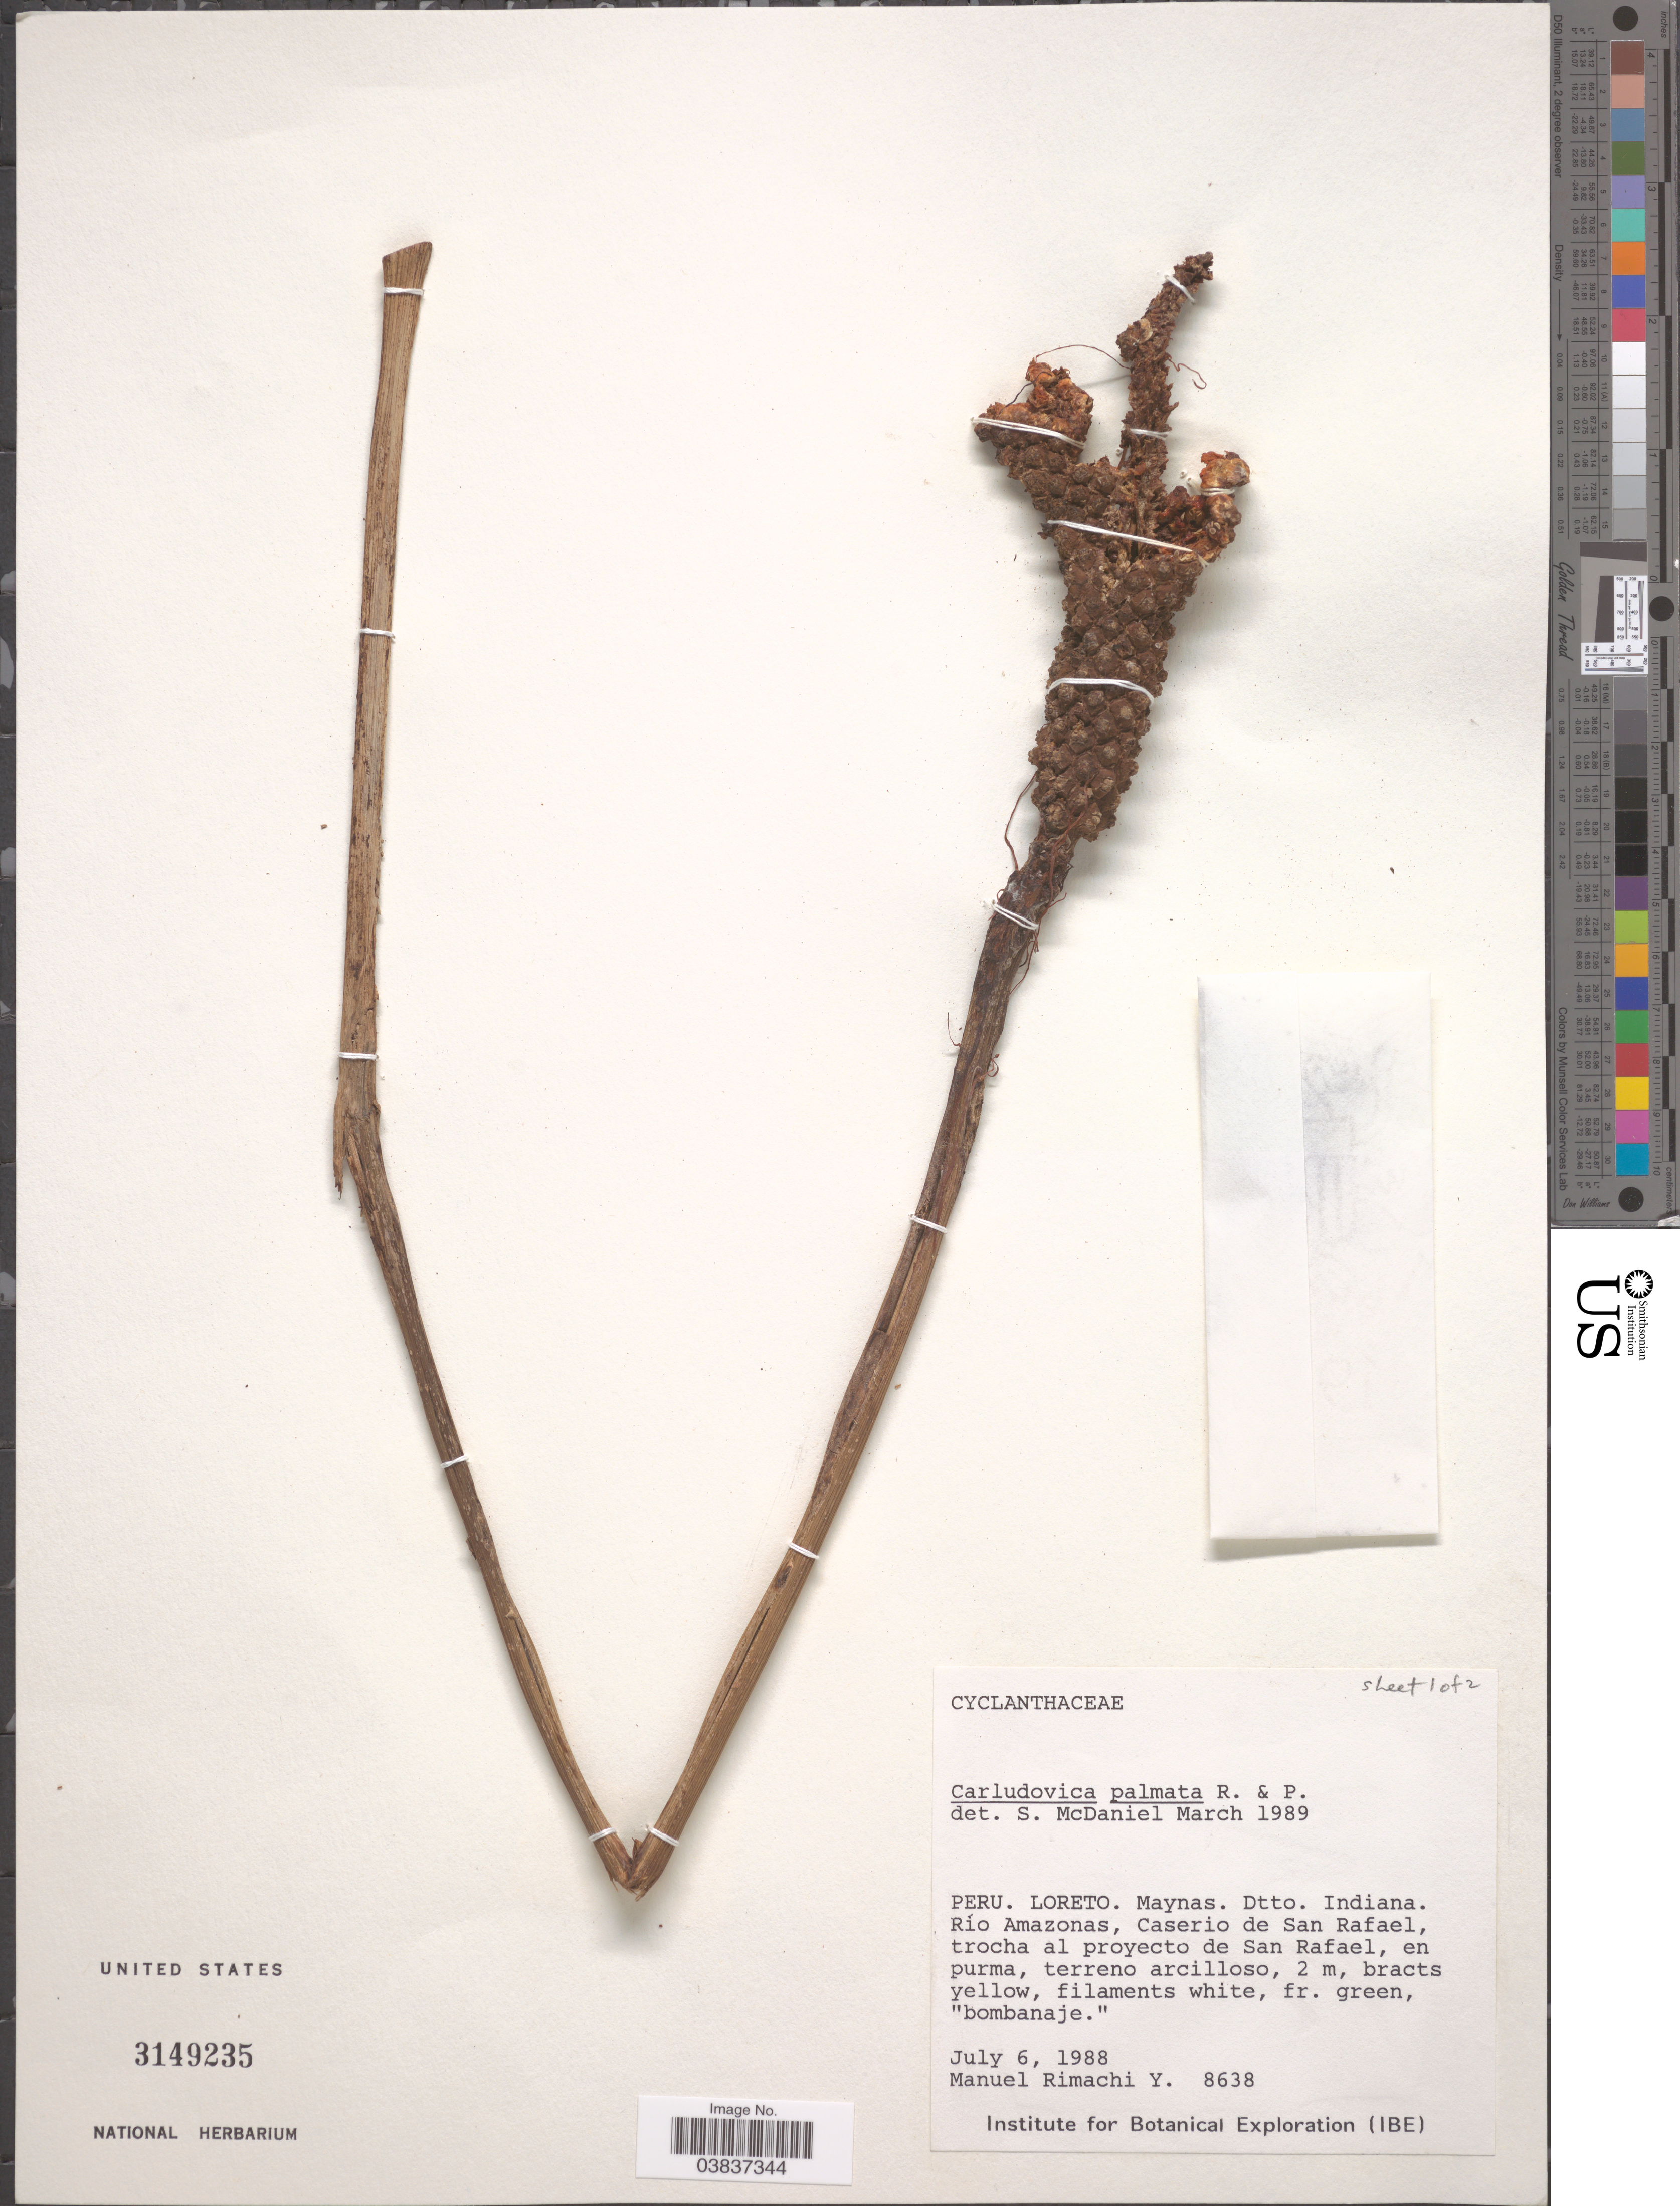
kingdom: Plantae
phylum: Tracheophyta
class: Liliopsida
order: Pandanales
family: Cyclanthaceae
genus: Carludovica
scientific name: Carludovica palmata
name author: Ruiz & Pav.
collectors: M. Rimachi Y.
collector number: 8638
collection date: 1988-07-06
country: Peru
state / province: Loreto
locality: Maynas. Dtto. Indiana. Río Amazonas, Caserio de San Rafael, trocha al proyecto de San Rafael.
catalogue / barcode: US 3149235